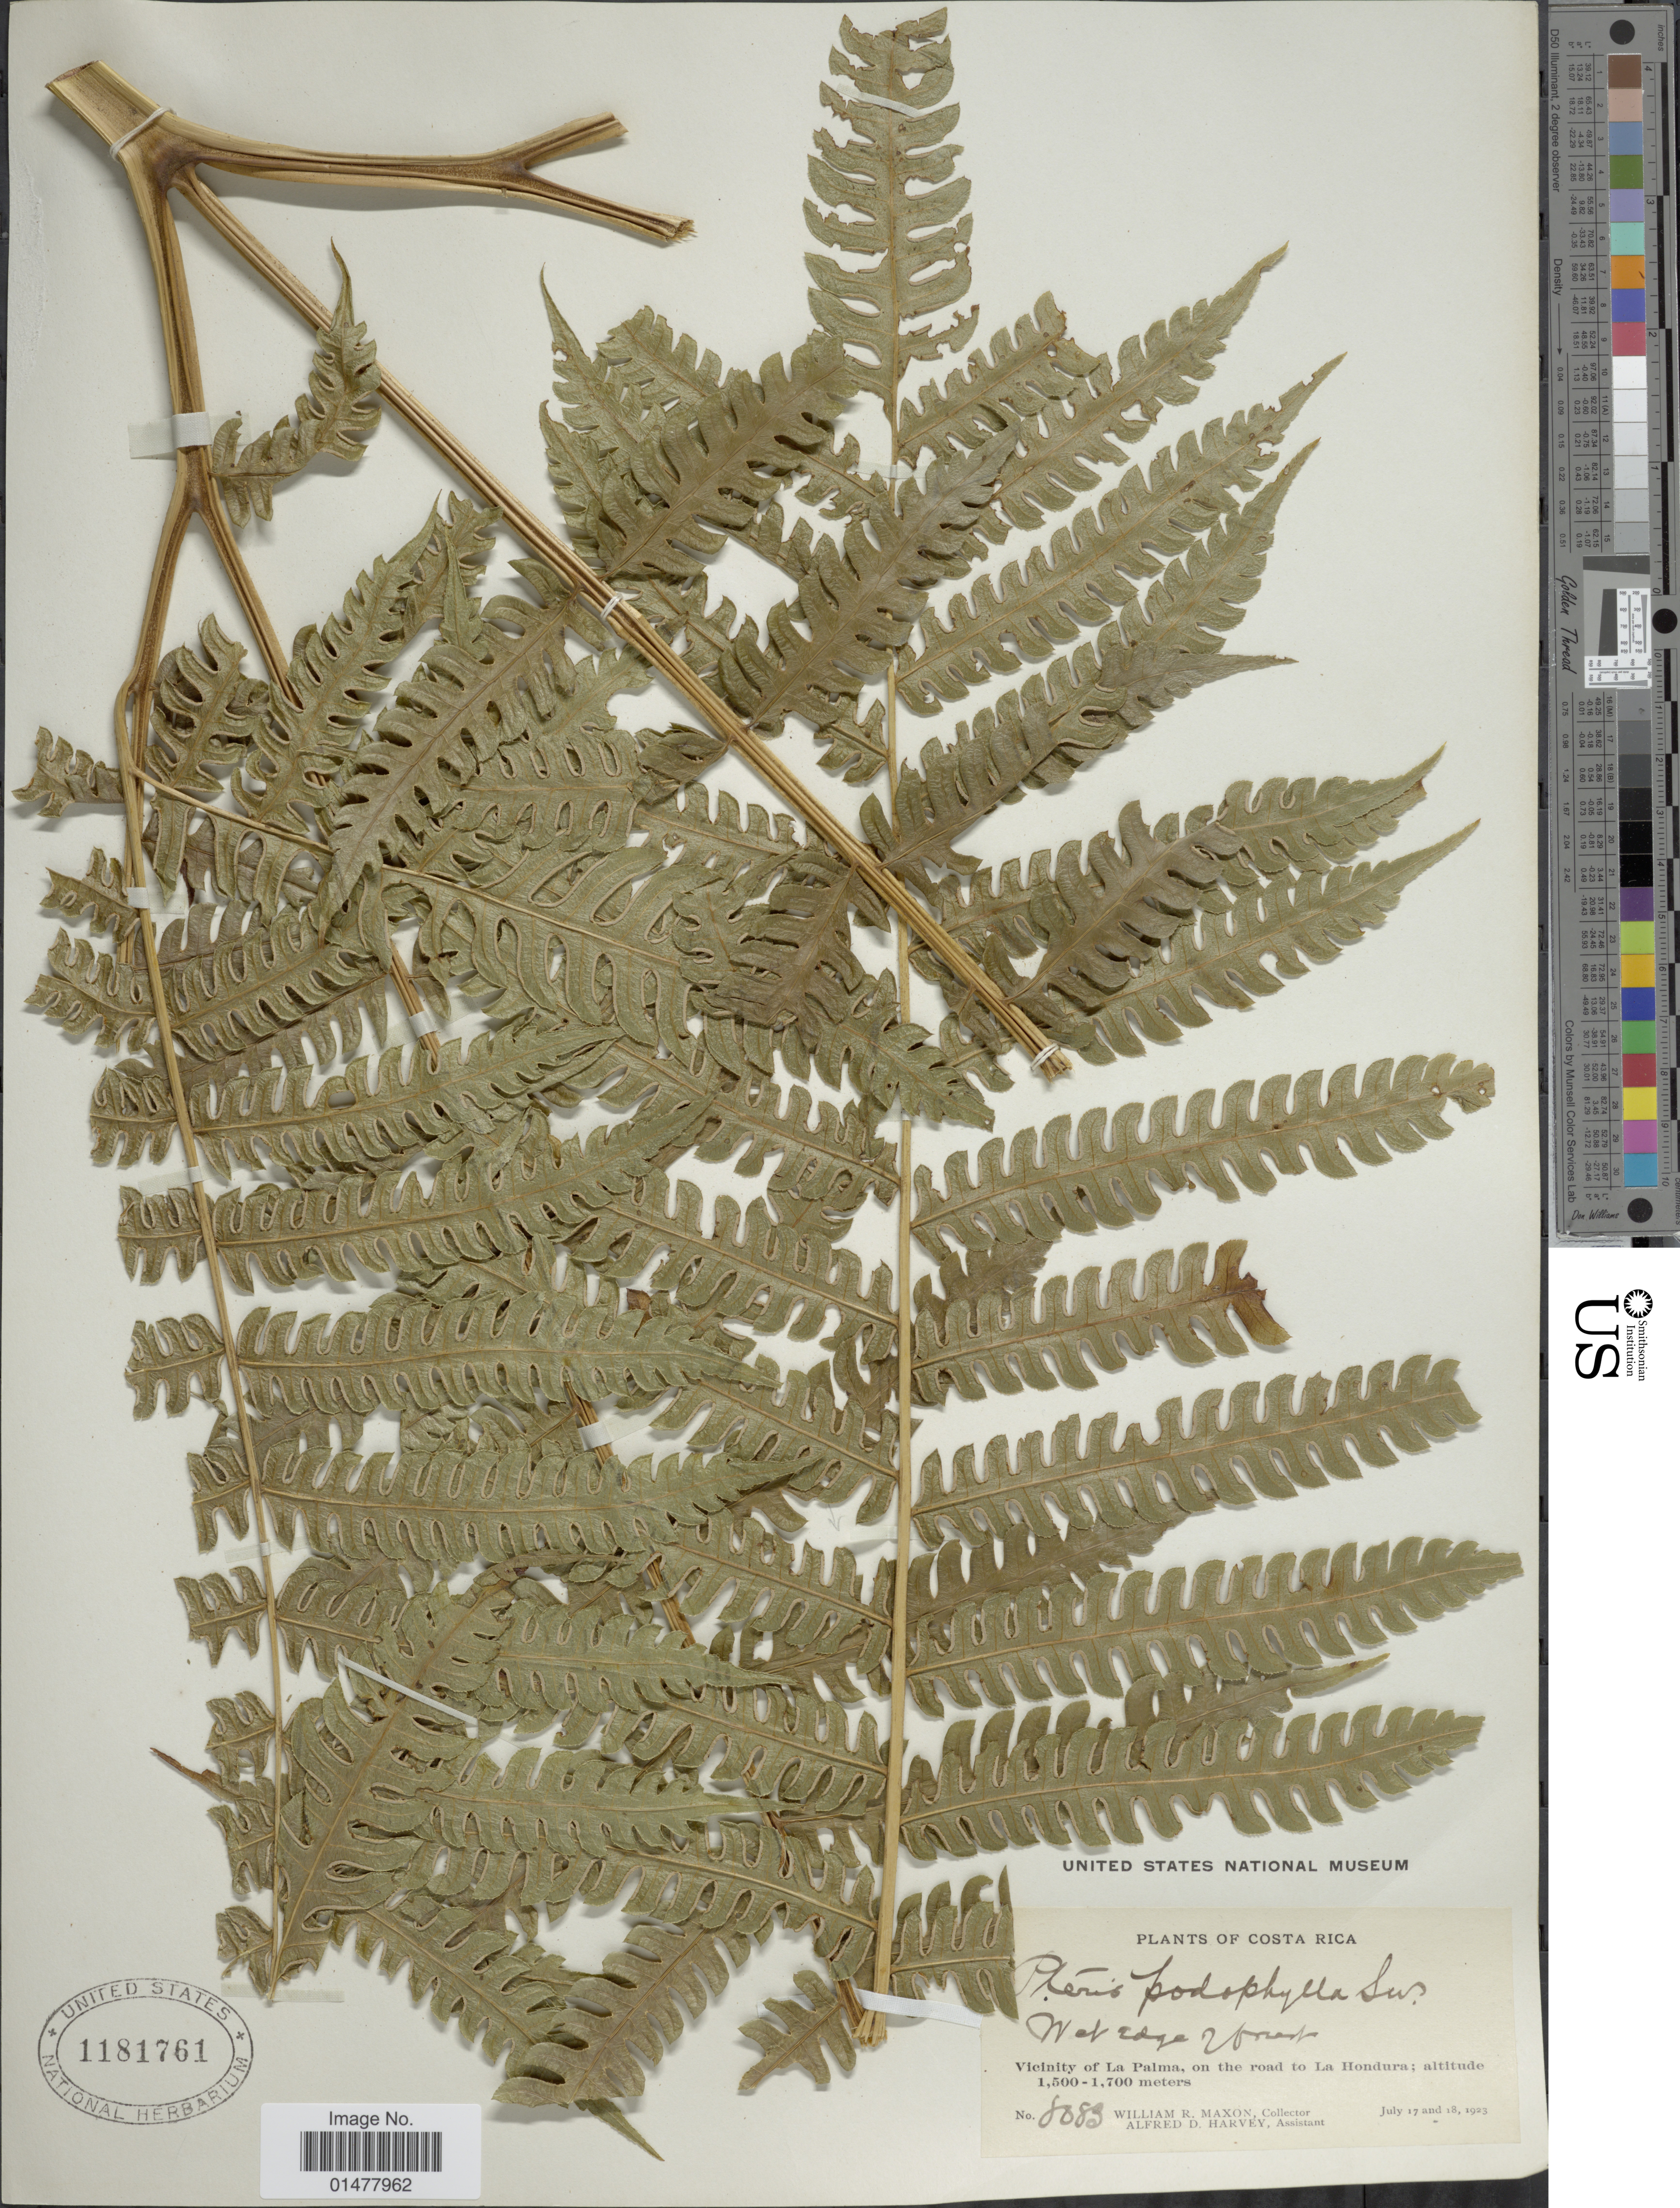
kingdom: Plantae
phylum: Tracheophyta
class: Polypodiopsida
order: Polypodiales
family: Pteridaceae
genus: Pteris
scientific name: Pteris podophylla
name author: Sw.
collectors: W. R. Maxon & A. D. Harvey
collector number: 8083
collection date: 1923-07-17/1923-07-18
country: Costa Rica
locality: PLants of Costa Rica, Vicinity of La Palma, on the road to La Hondura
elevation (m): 1500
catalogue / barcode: US 1181761